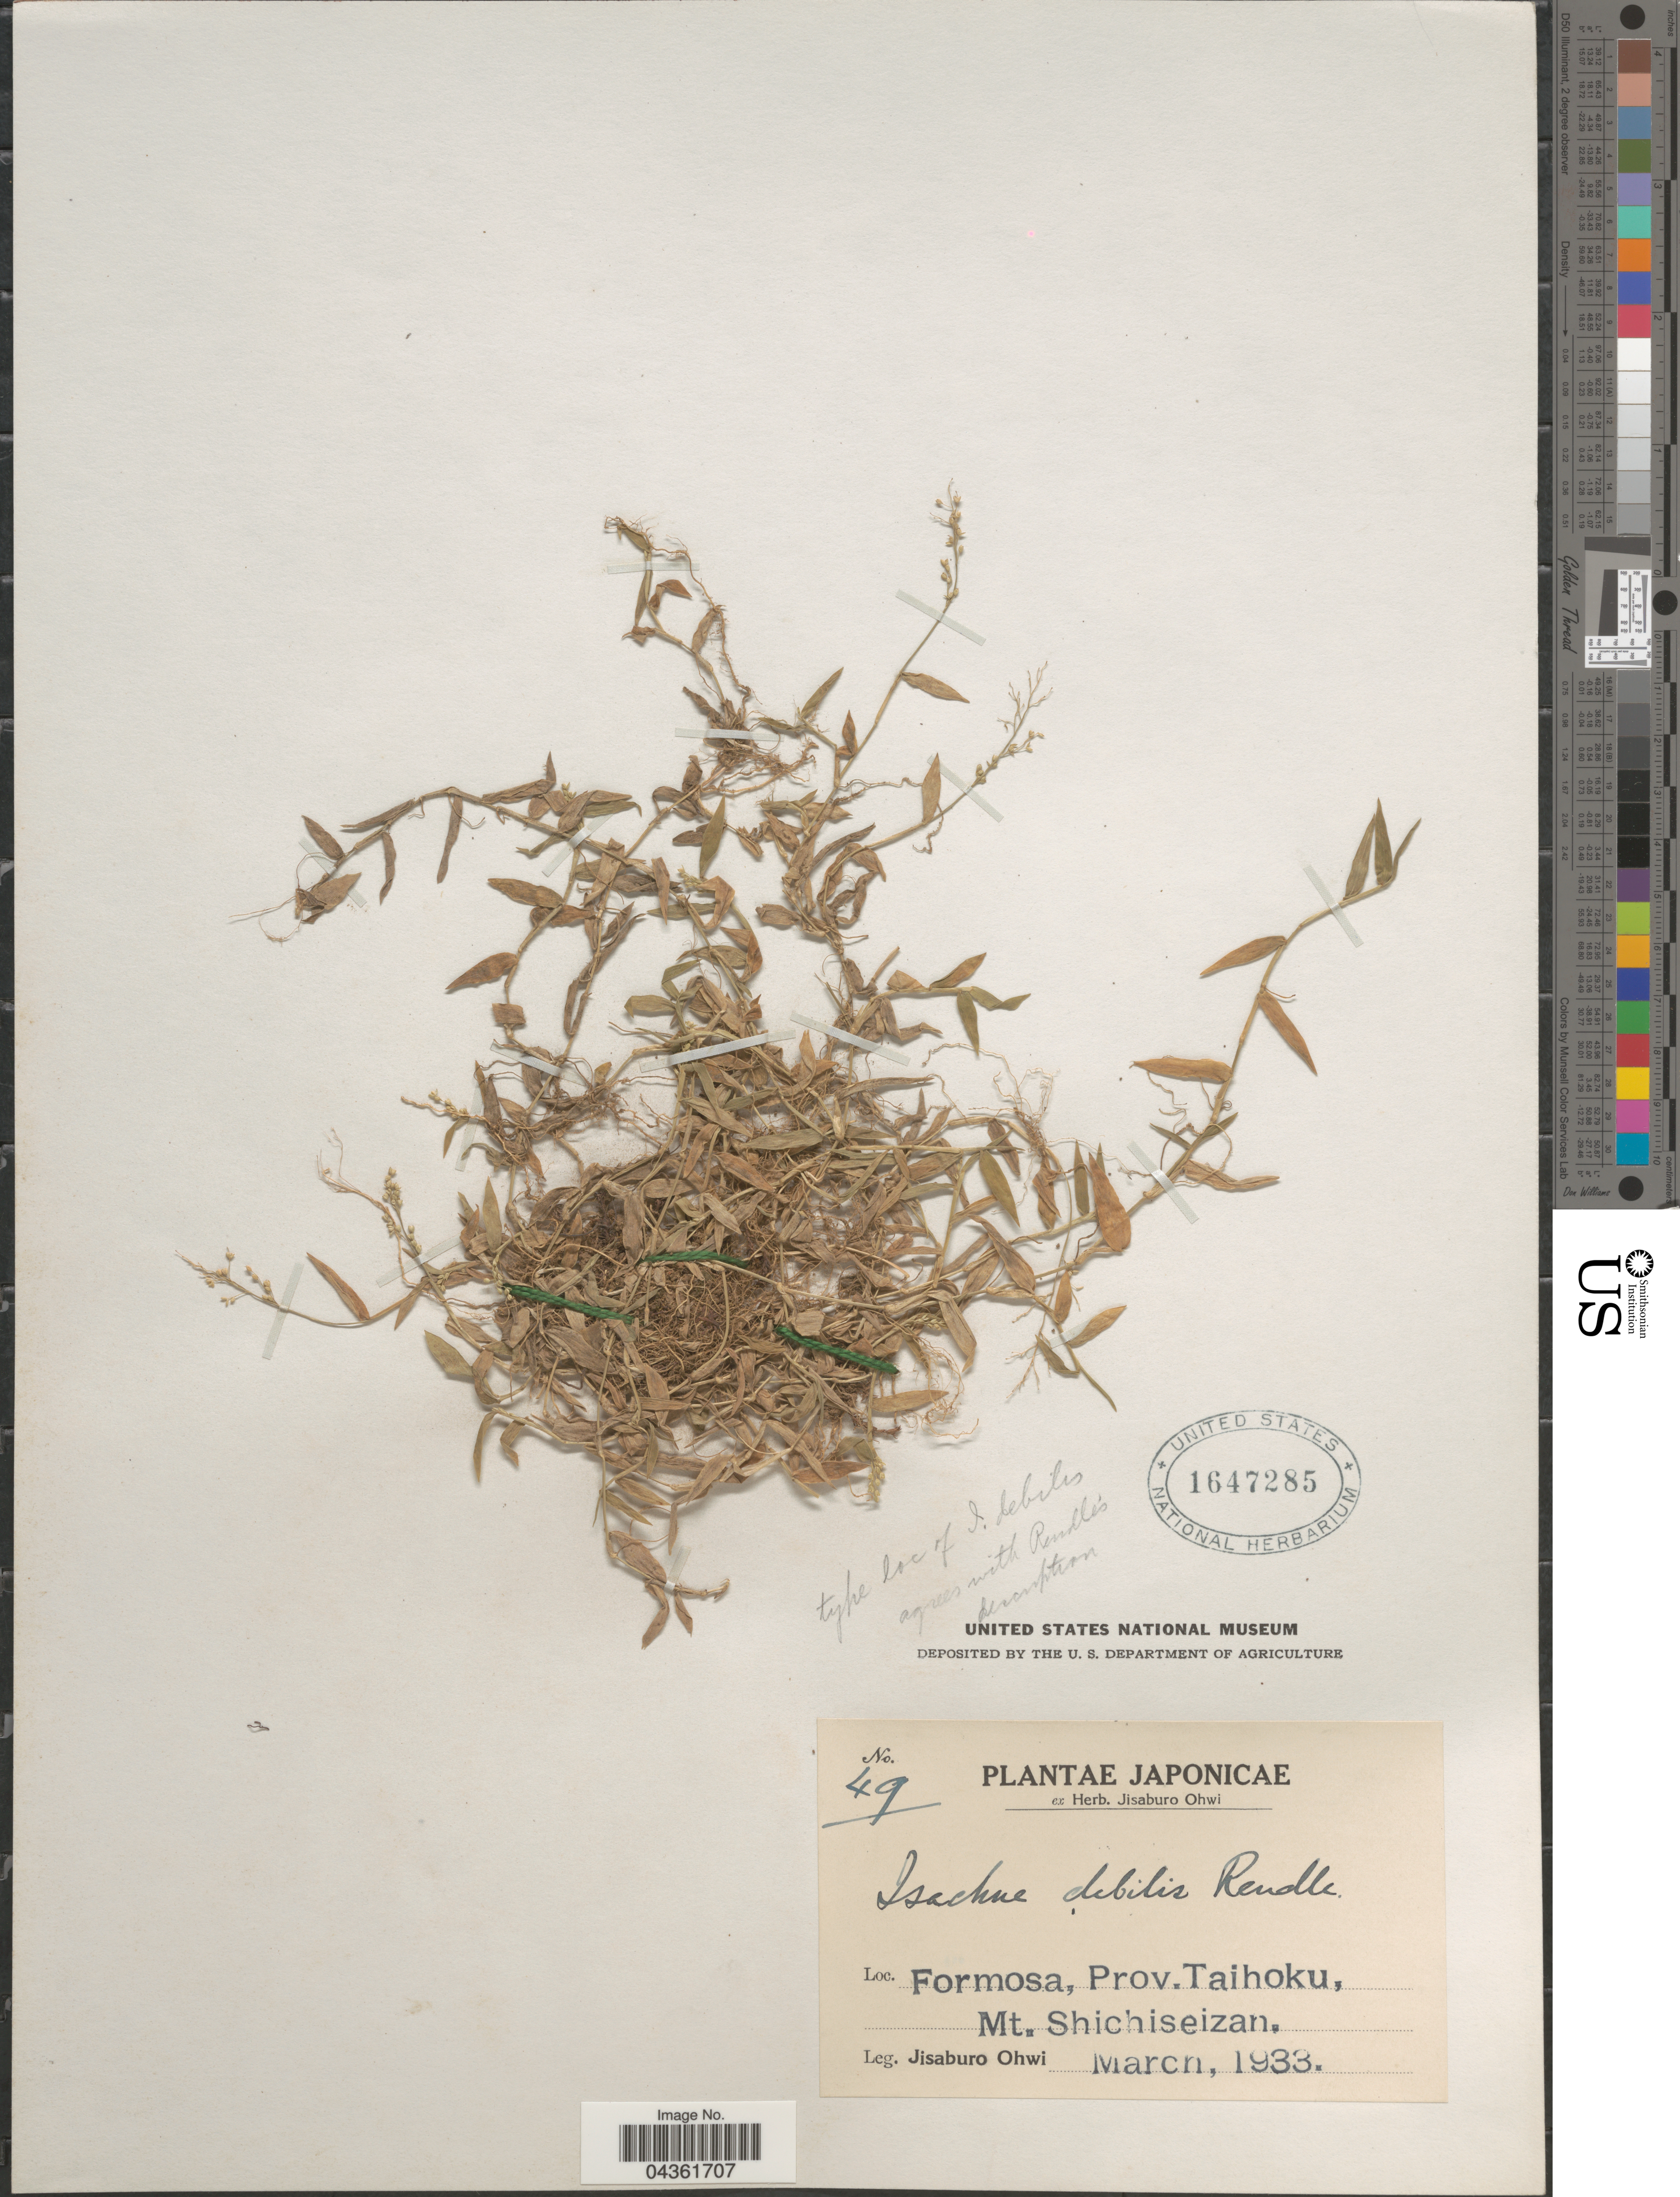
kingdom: Plantae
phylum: Tracheophyta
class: Liliopsida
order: Poales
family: Poaceae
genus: Isachne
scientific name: Isachne myosotis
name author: Nees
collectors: J. Ohwi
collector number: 49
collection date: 1933-03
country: Taiwan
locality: Formosa, Prov. Taihoku, Mt. Shichiseizan.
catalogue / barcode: US 1647285